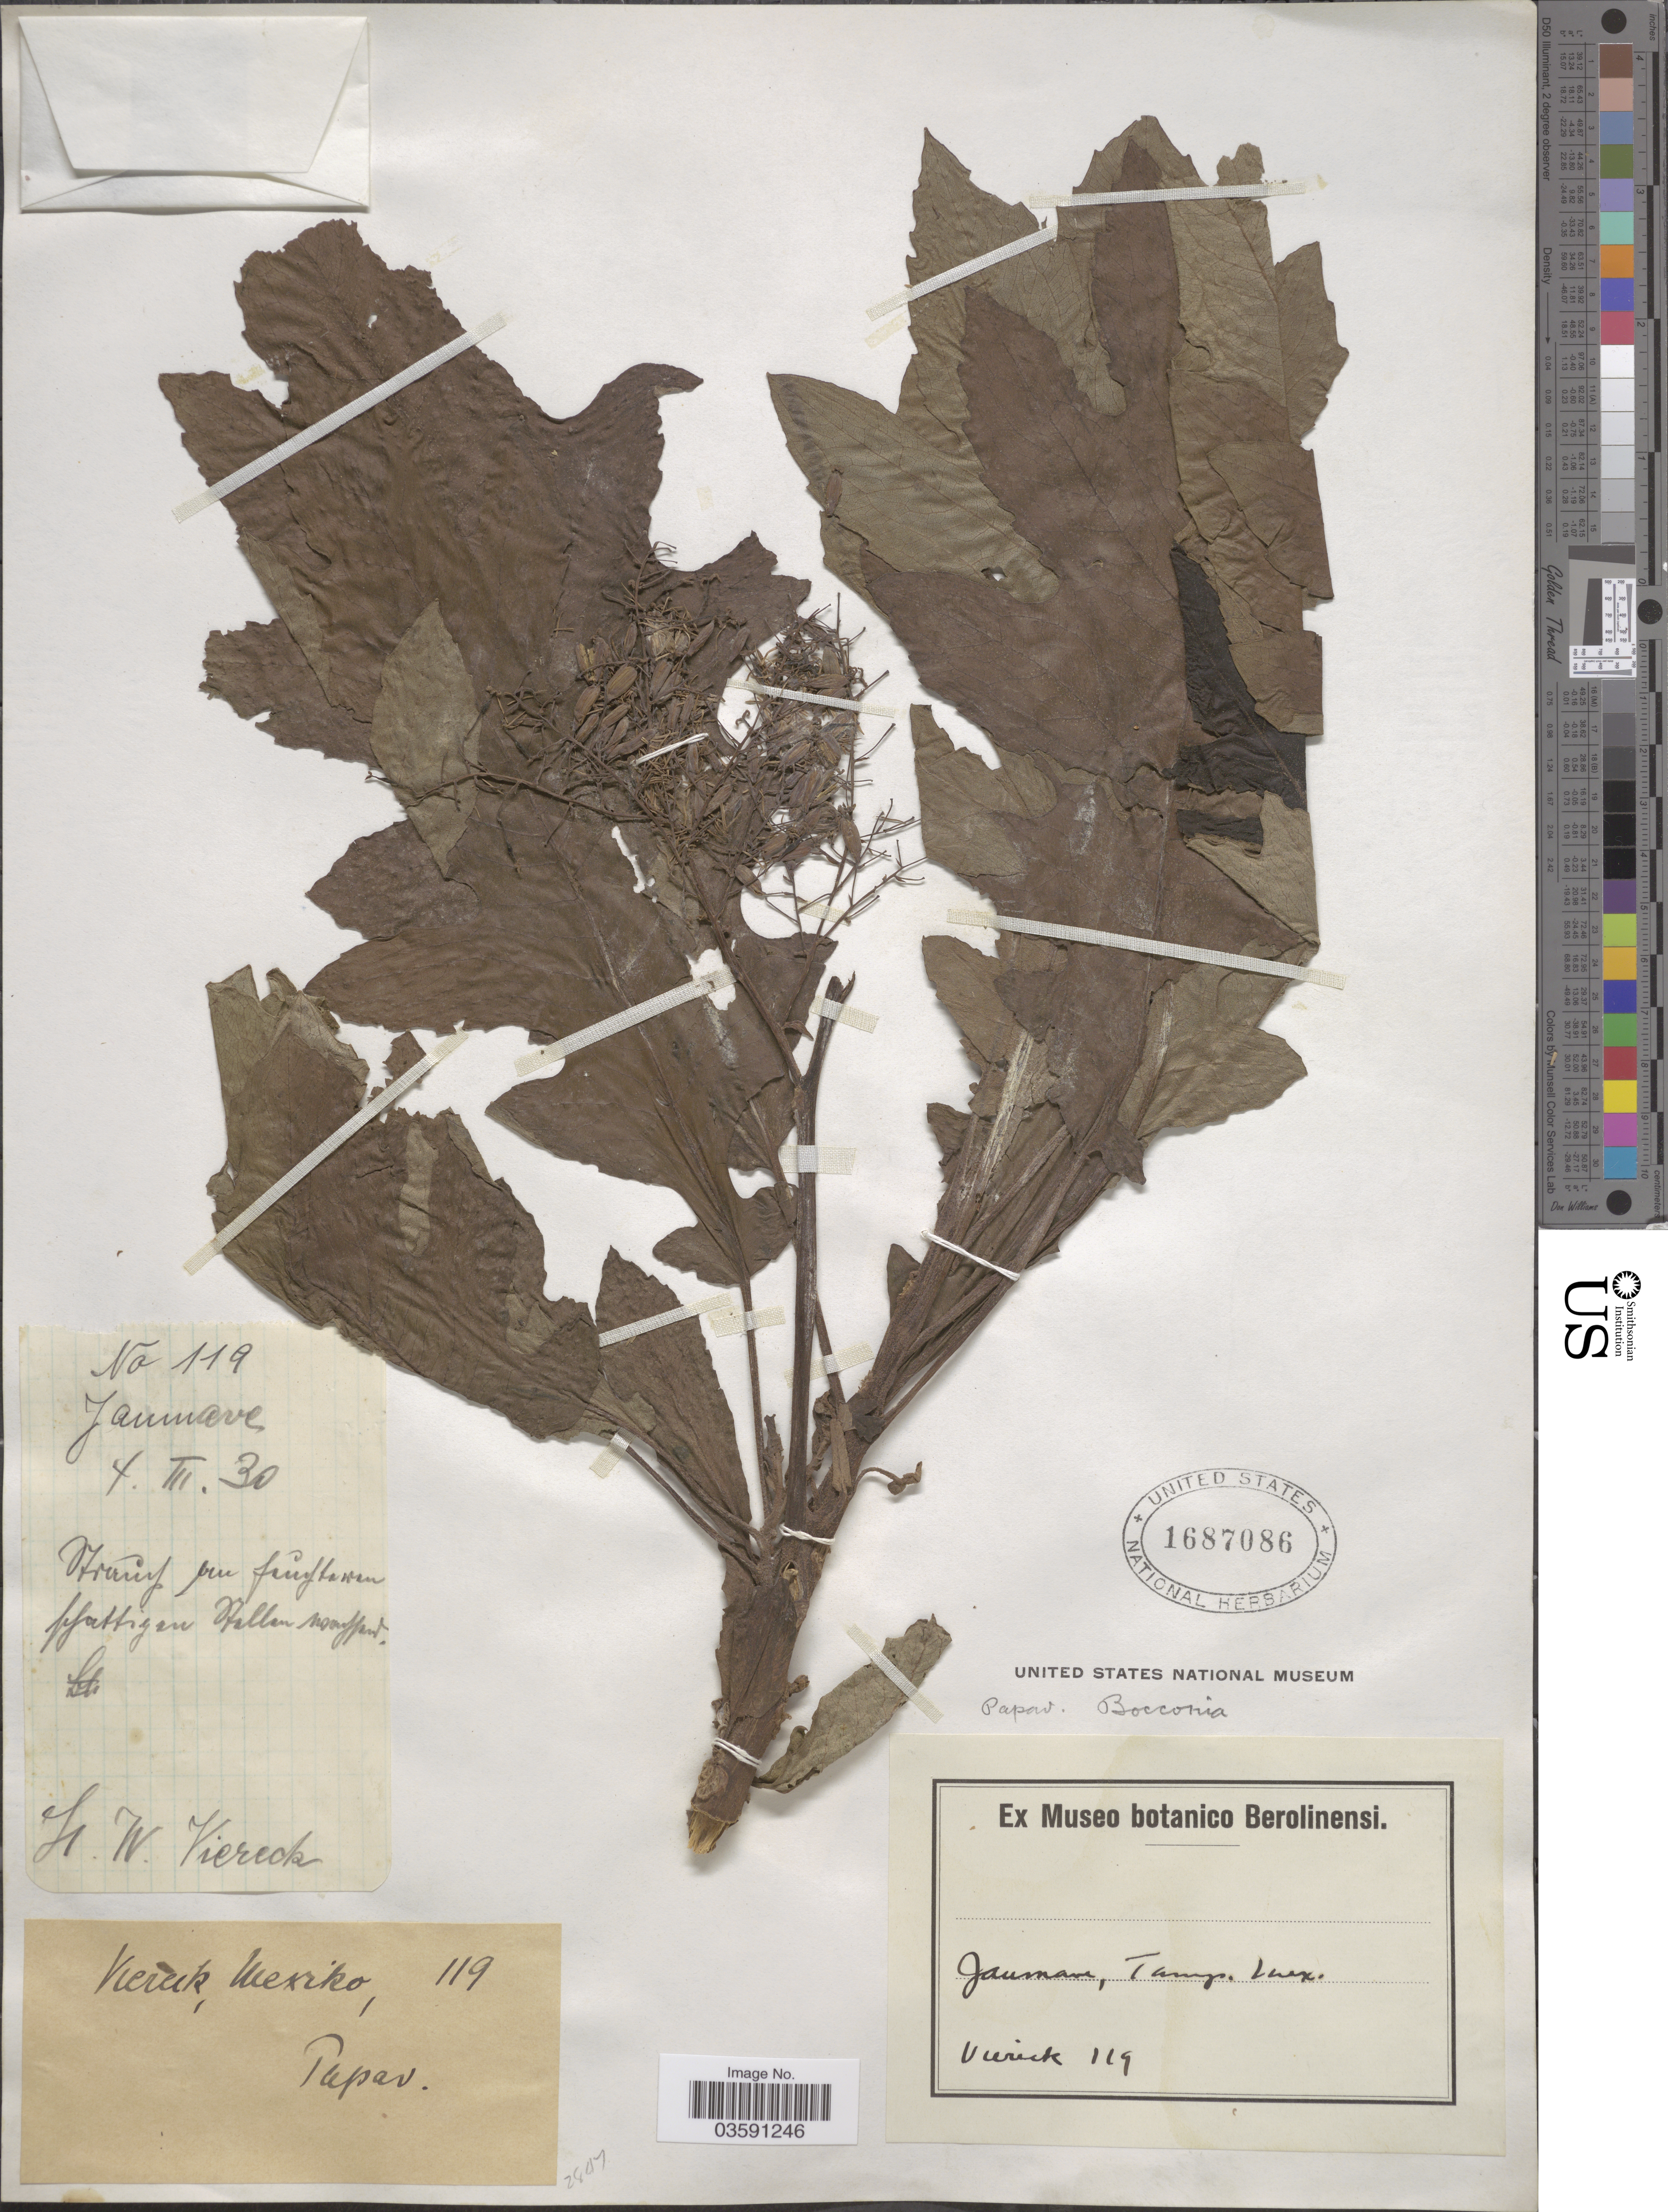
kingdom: Plantae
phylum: Tracheophyta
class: Magnoliopsida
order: Ranunculales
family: Papaveraceae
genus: Bocconia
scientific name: Bocconia frutescens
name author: L.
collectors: H. W. Viereck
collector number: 119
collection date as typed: Transcribed d/m/y: 4/3/30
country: Mexico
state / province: Tamaulipas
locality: Jaumave, Tamp.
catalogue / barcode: US 1687086